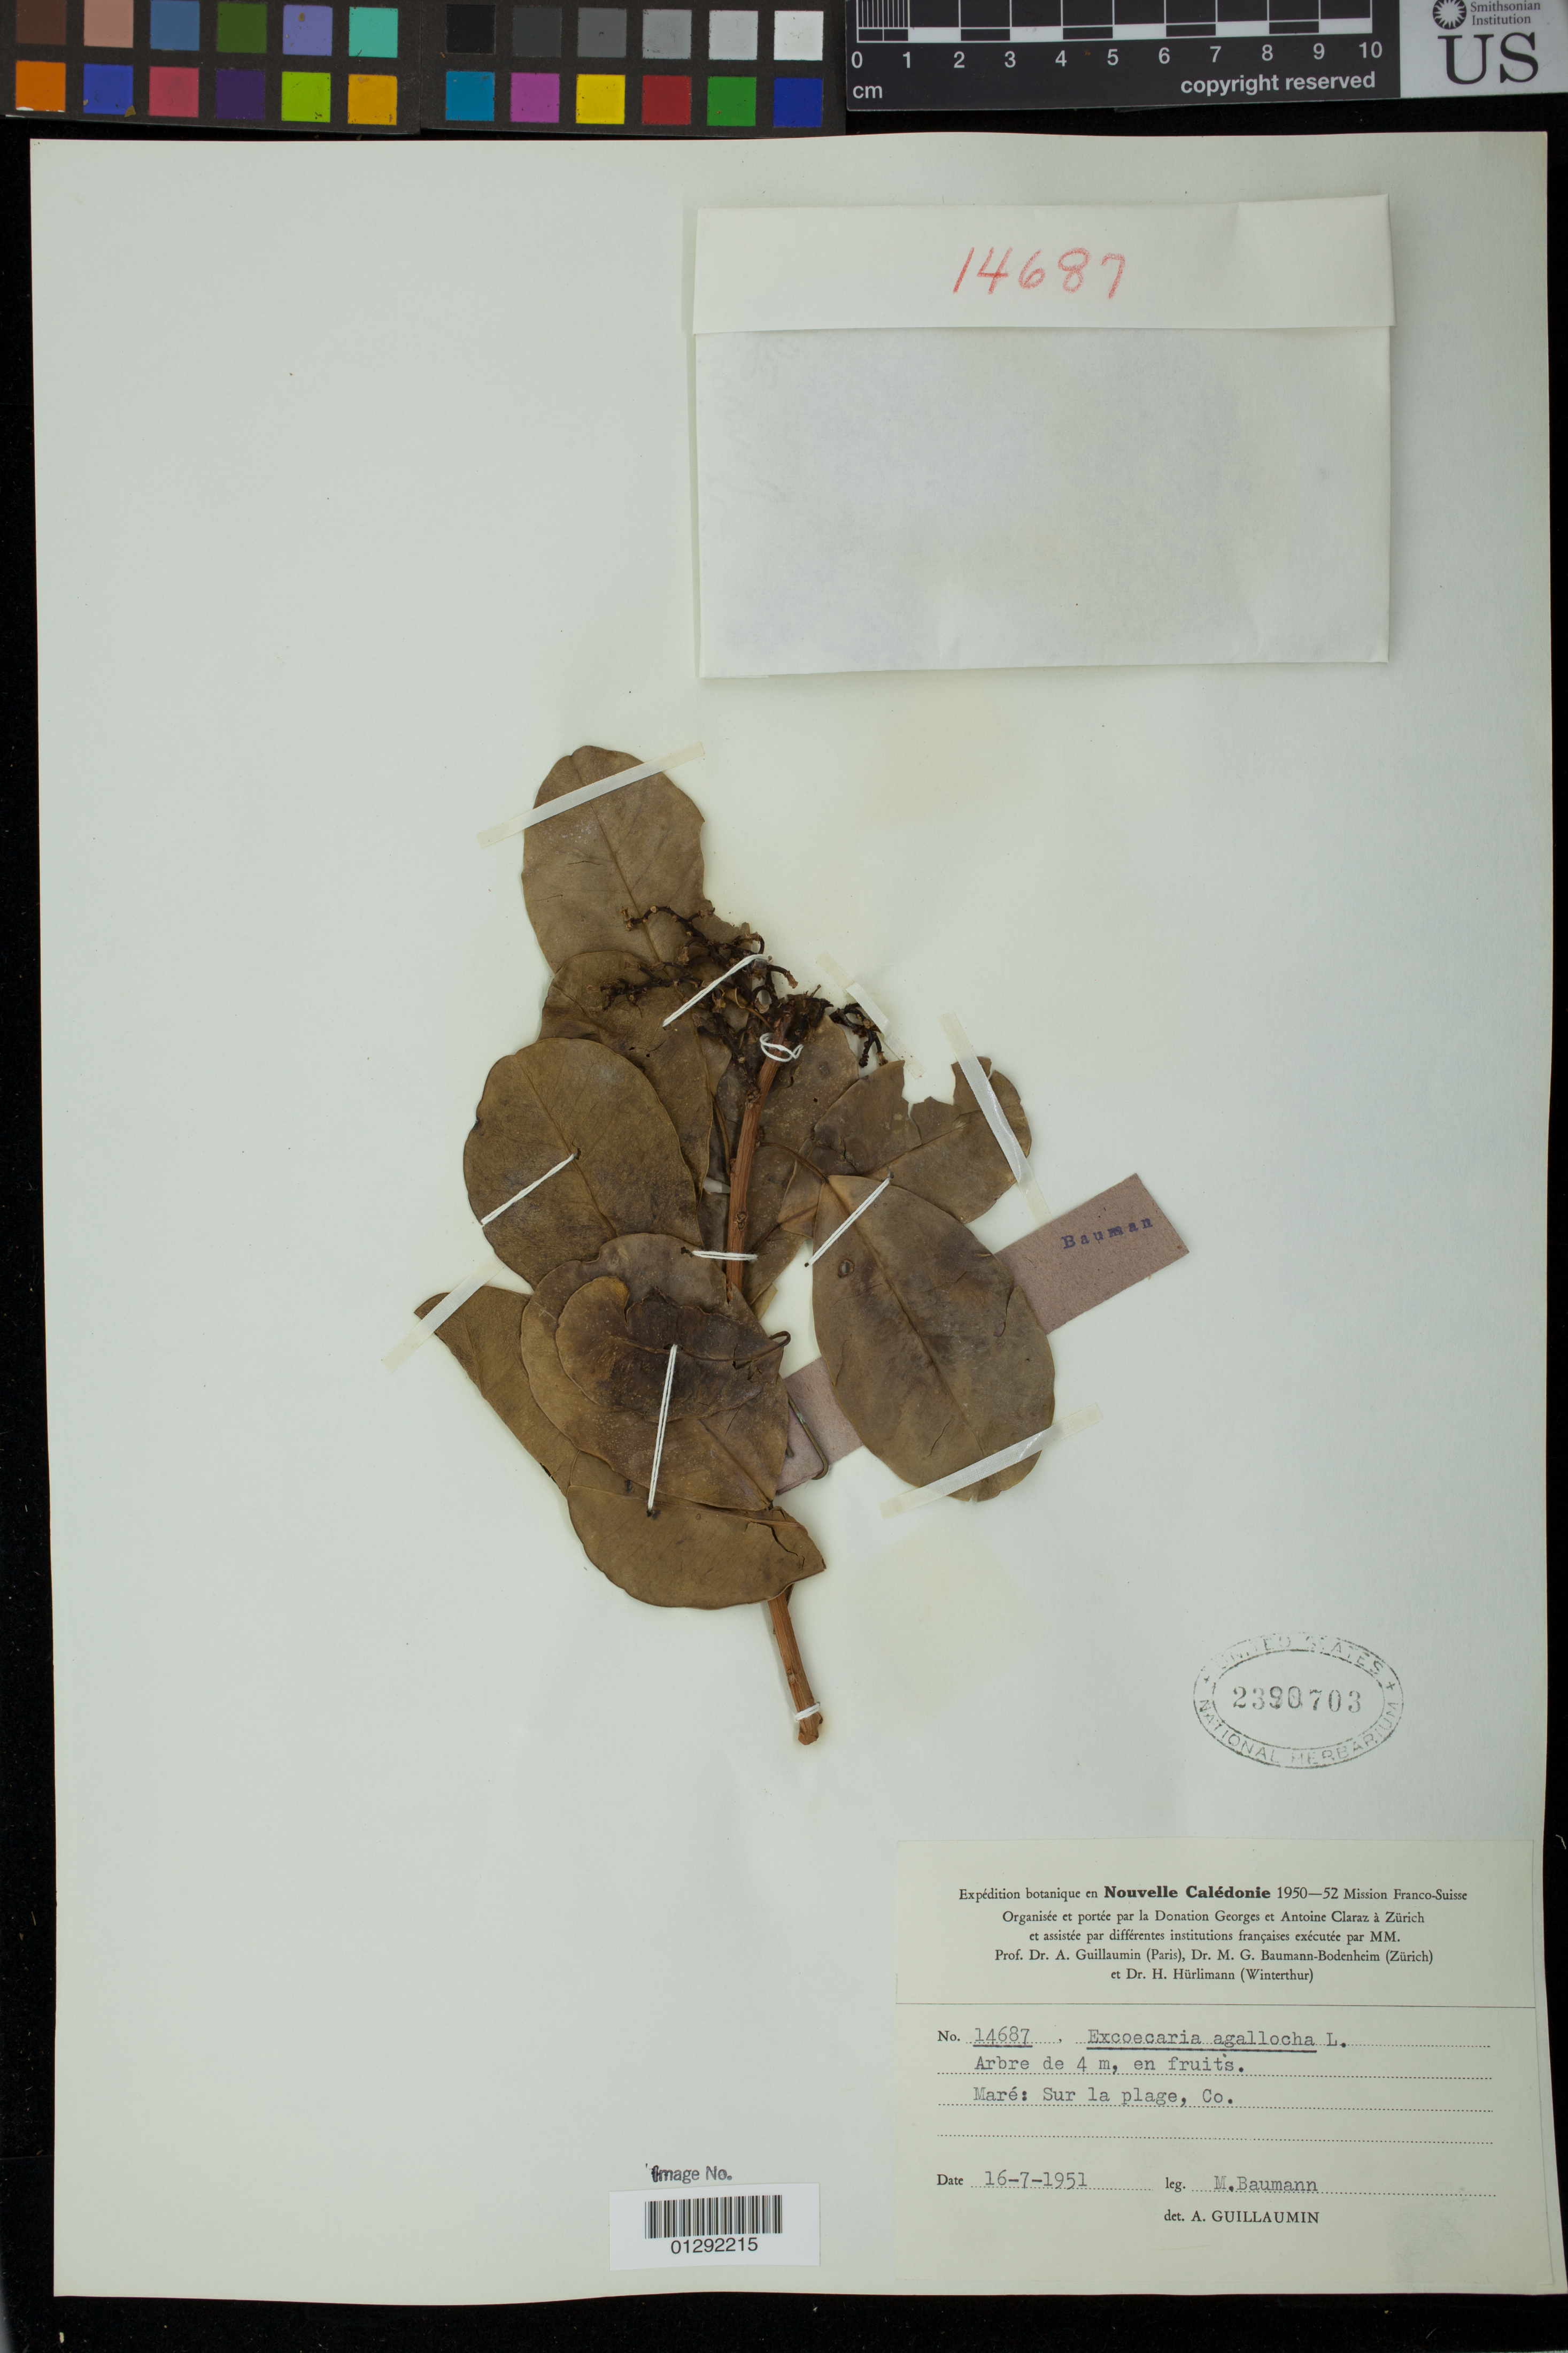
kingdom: Plantae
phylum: Tracheophyta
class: Magnoliopsida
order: Malpighiales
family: Euphorbiaceae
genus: Excoecaria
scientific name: Excoecaria agallocha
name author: L.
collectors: M. Baumann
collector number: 14687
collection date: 1951-07-16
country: New Caledonia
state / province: Loyalty Islands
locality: Mare: Sur la plage, Co.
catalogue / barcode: US 2390703